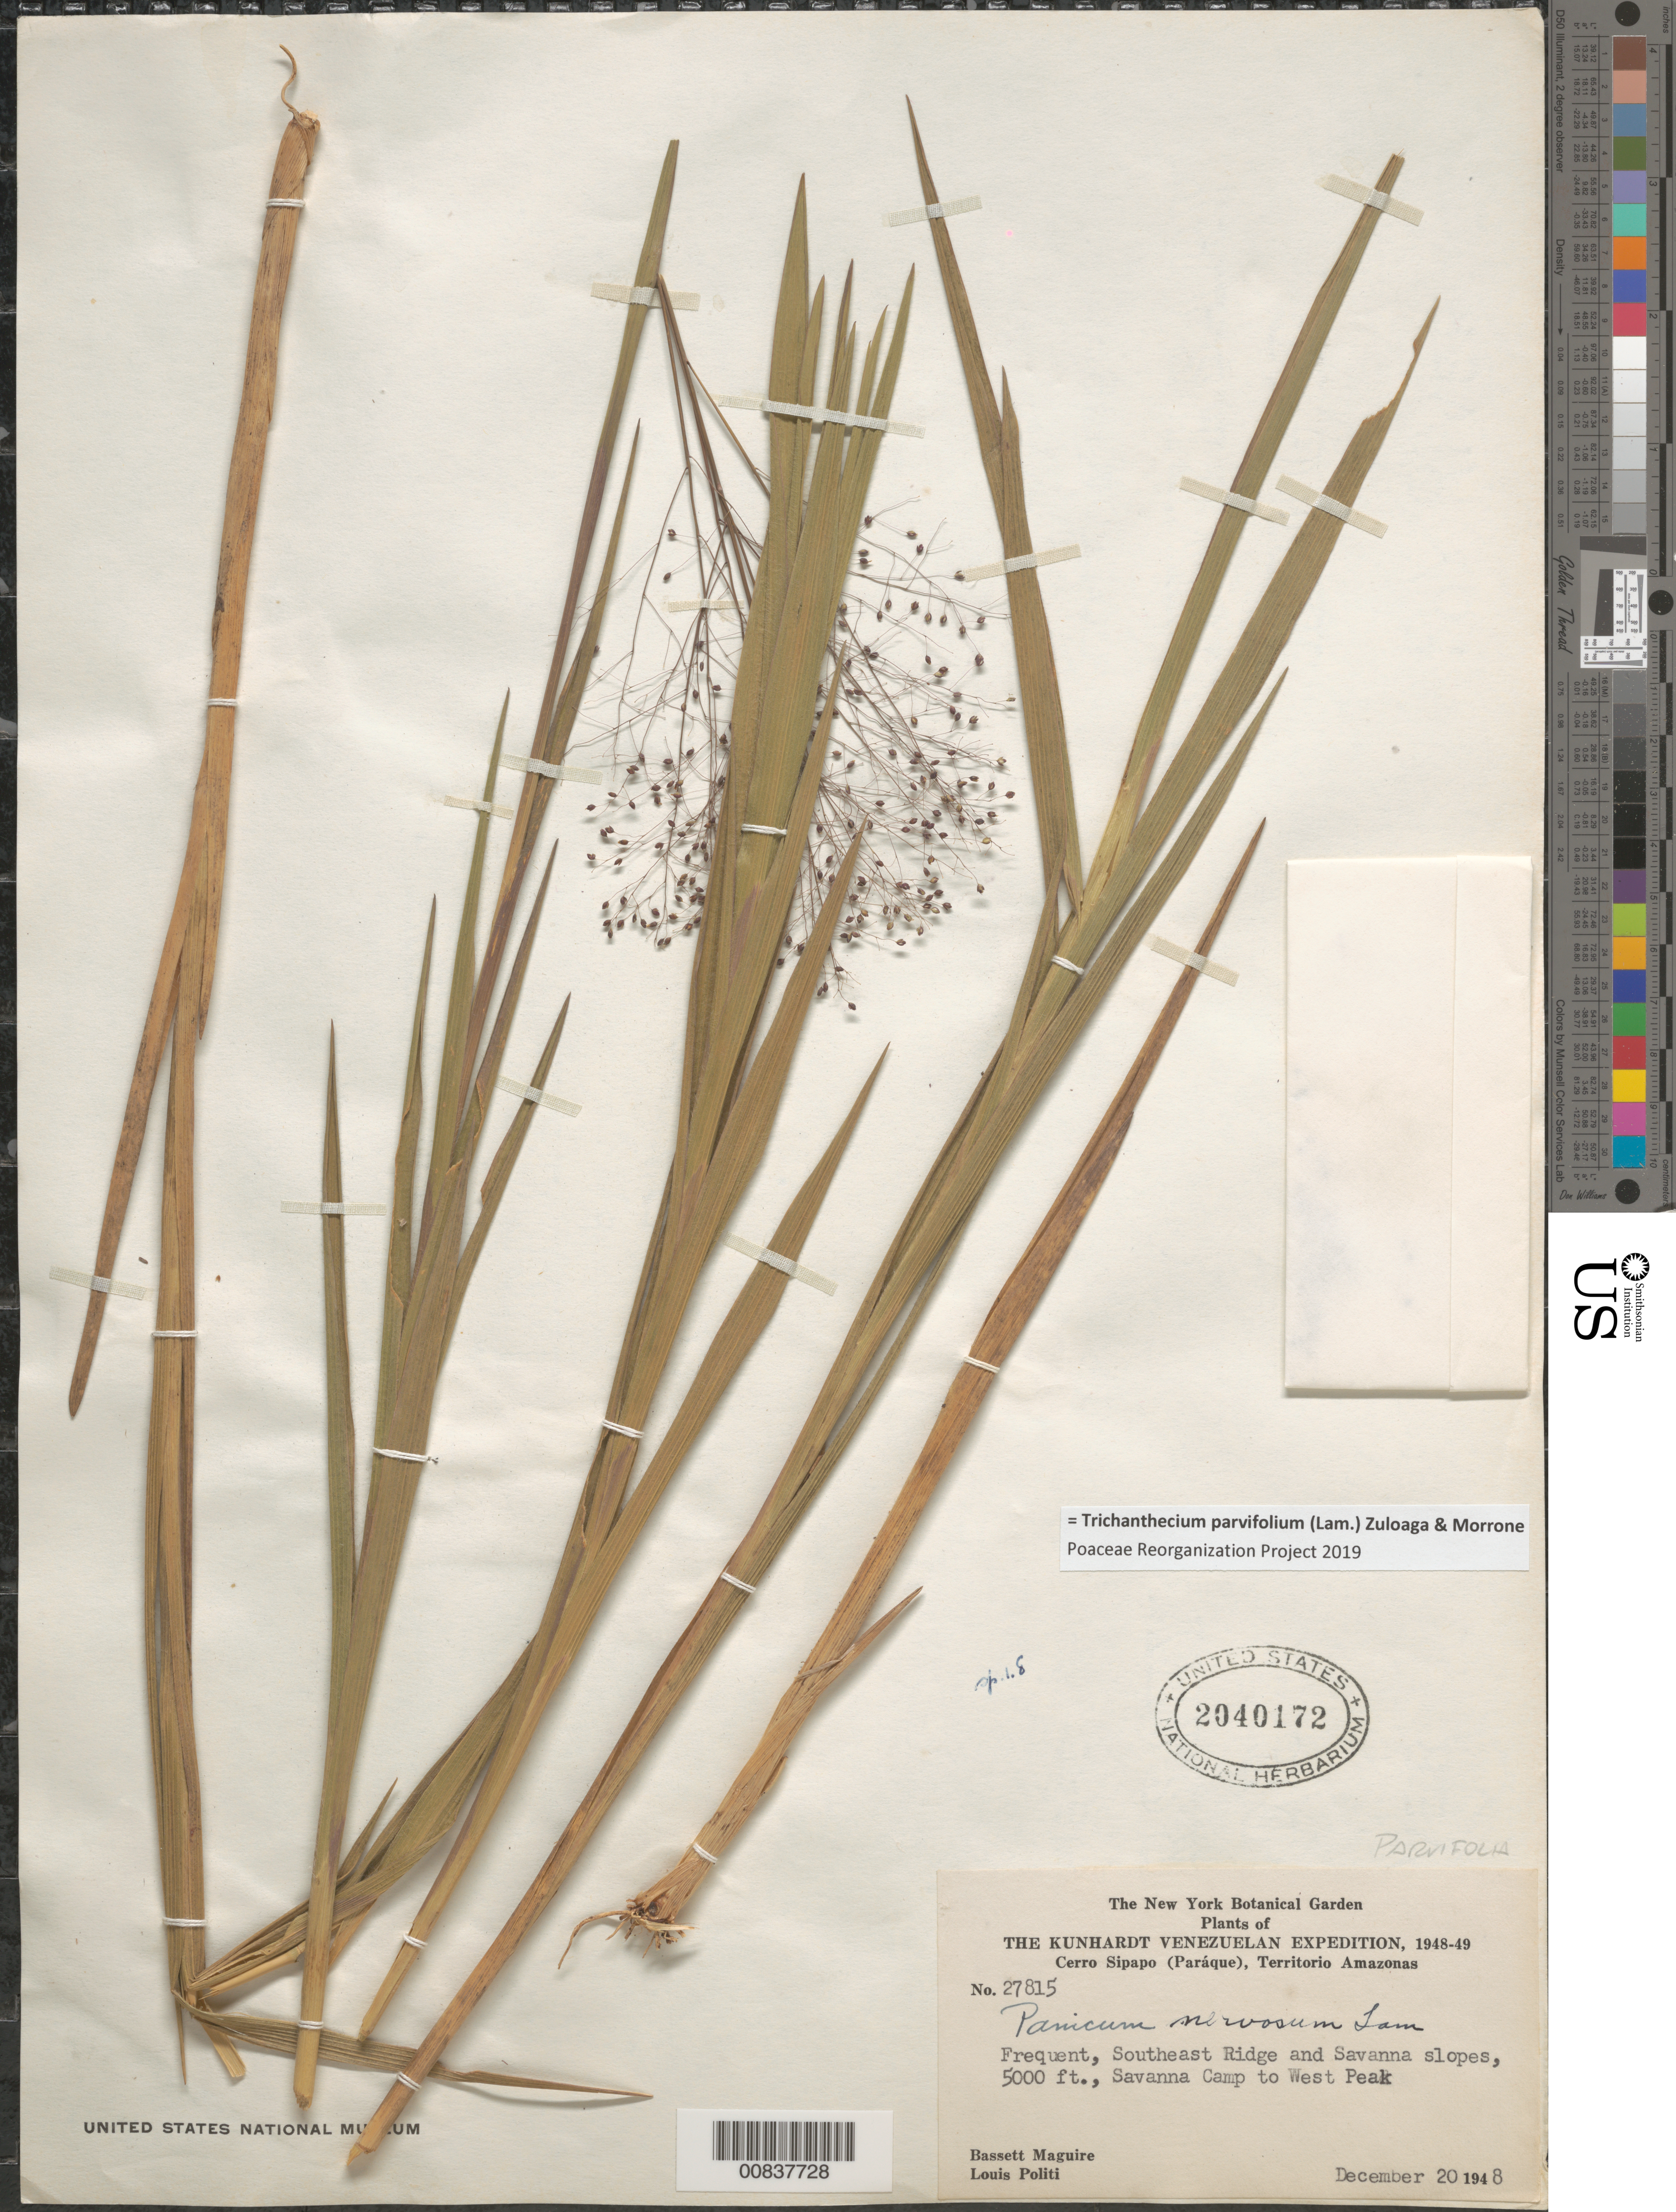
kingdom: Plantae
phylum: Tracheophyta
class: Liliopsida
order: Poales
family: Poaceae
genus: Trichanthecium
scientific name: Trichanthecium parvifolium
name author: (Lam.) Zuloaga & Morrone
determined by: Poaceae Reorganization Project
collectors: B. Maguire & L. Politi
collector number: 27815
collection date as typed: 20-Dec-48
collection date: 1948-12-20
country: Venezuela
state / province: Amazonas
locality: Cerro Sipapo (Paráque), Savanna Camp to West Peak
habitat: SE ridge and savanna slopes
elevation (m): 1524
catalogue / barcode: US 2040172